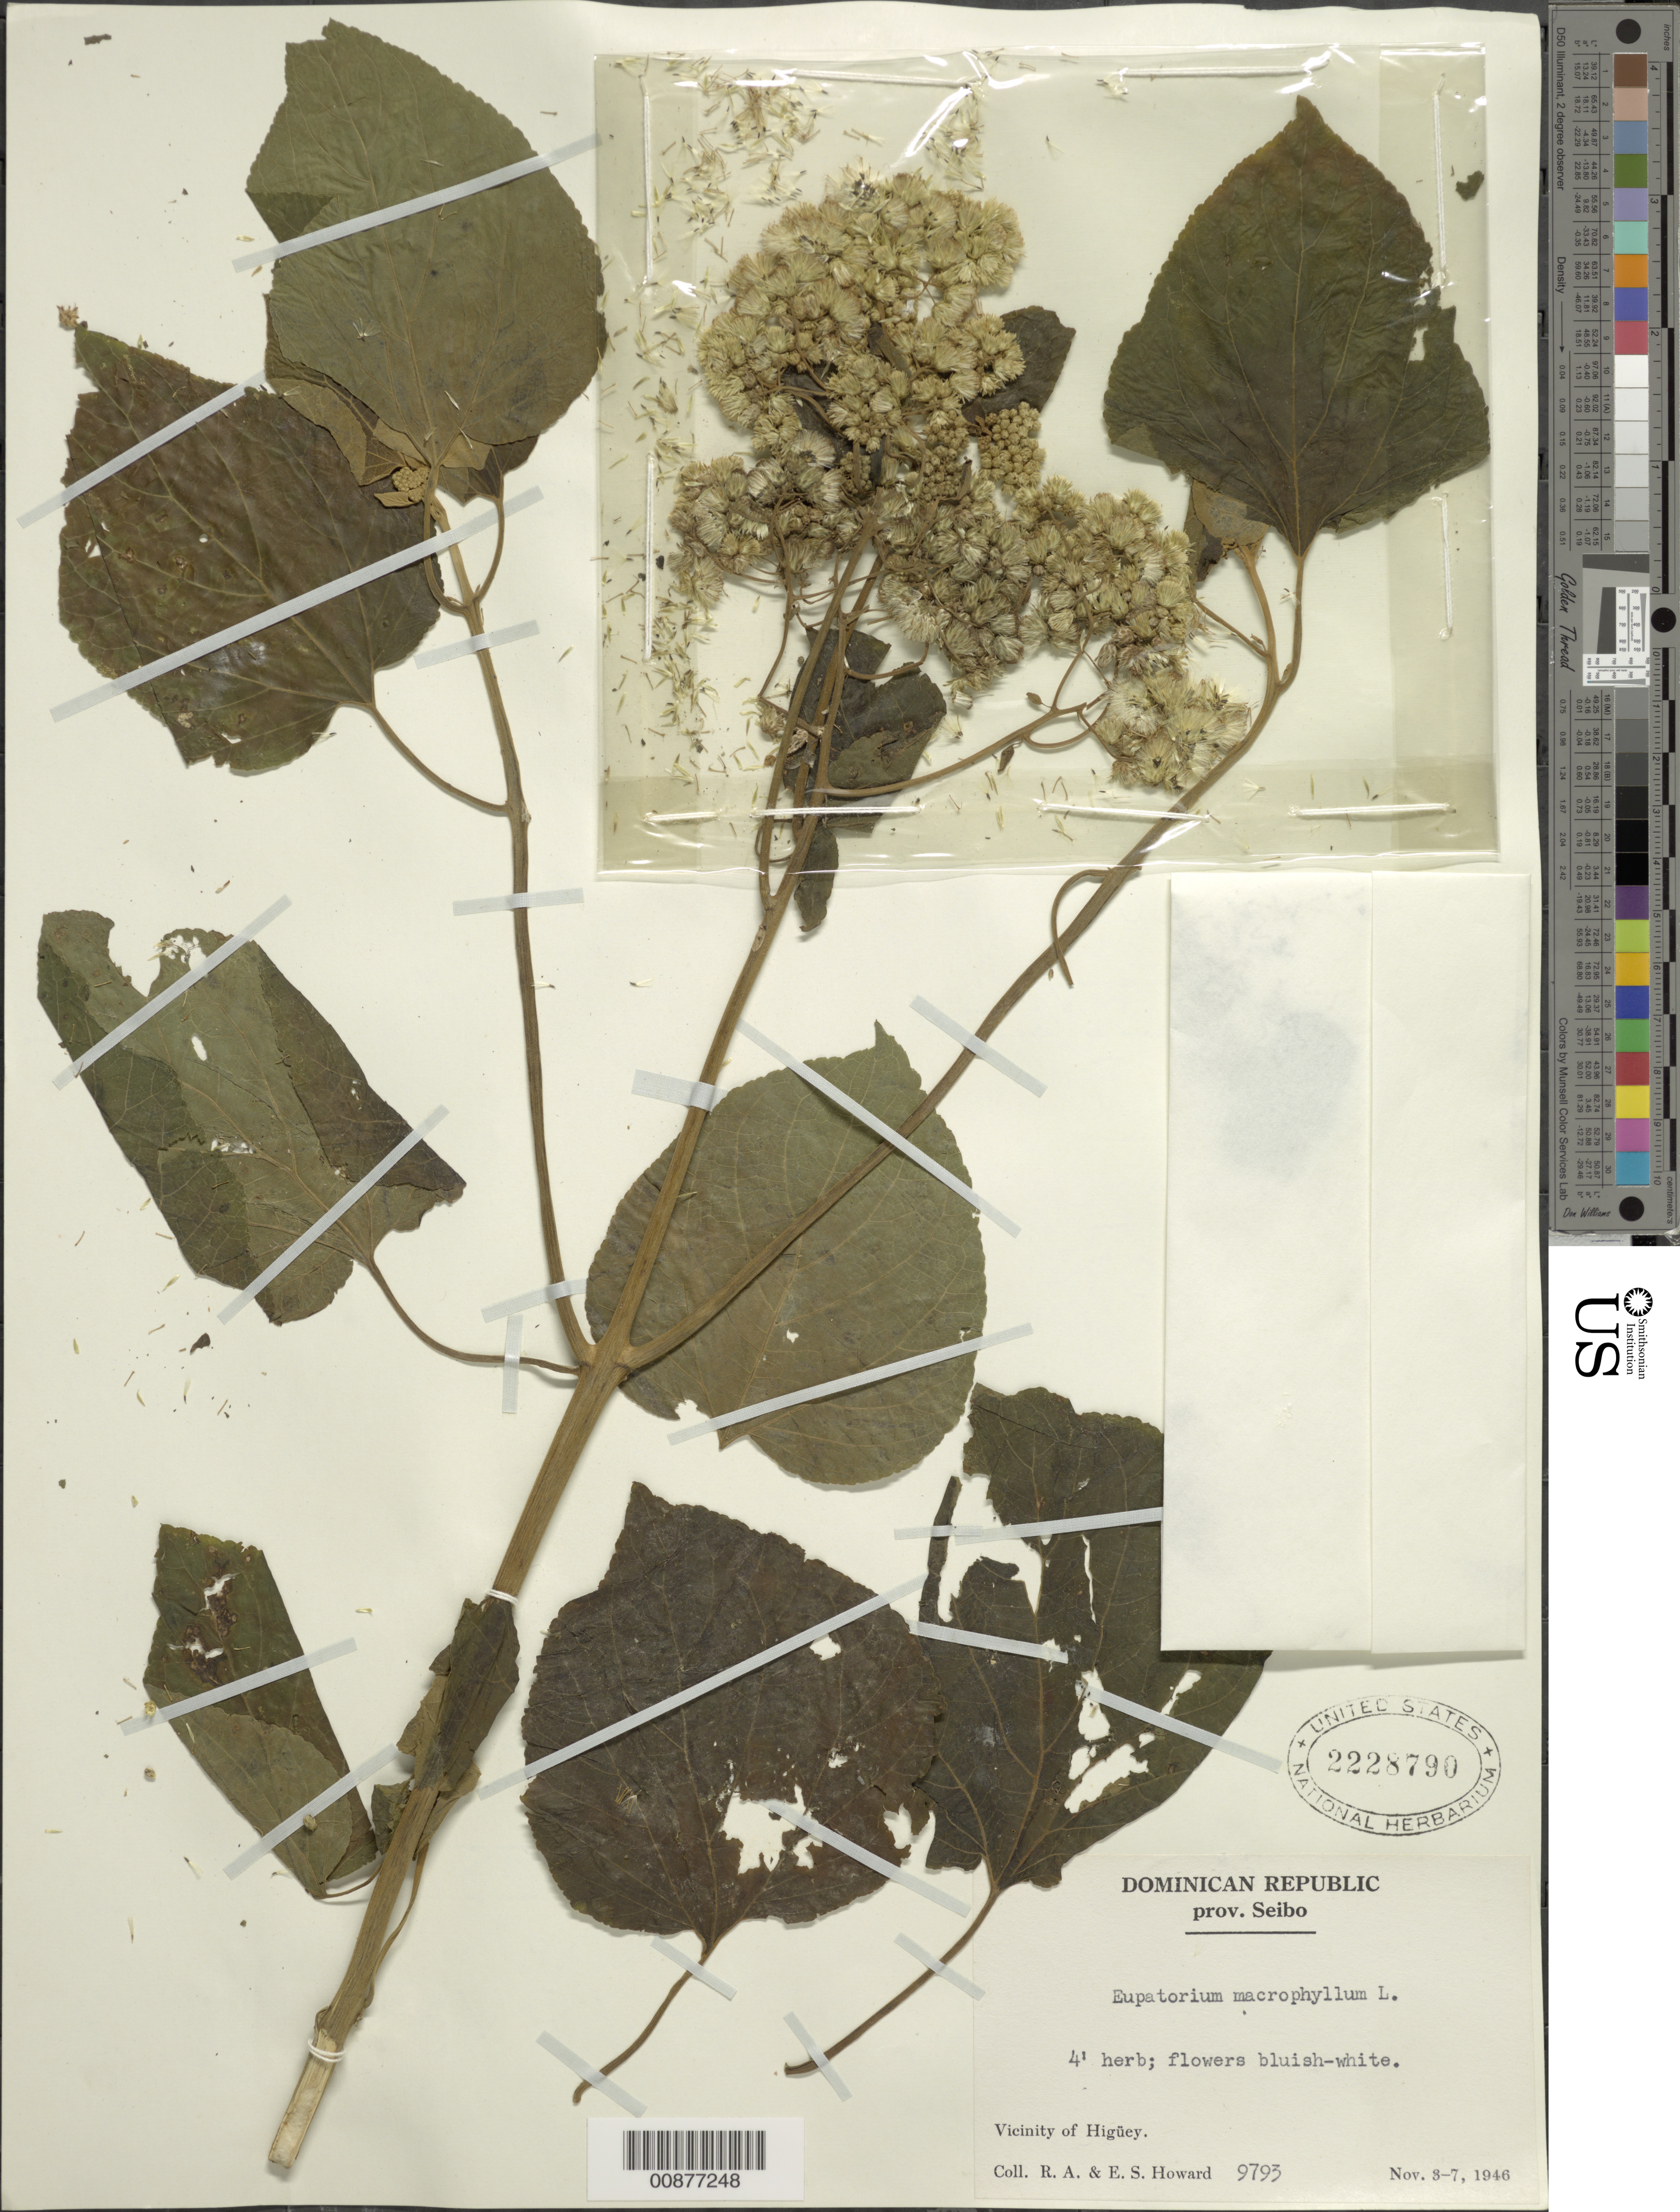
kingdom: Plantae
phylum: Tracheophyta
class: Magnoliopsida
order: Asterales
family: Asteraceae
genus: Hebeclinium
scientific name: Hebeclinium macrophyllum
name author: (L.) DC.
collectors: R. A. Howard & E. S. Howard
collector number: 9793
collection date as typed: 03 Nov 1946 to 07 Nov 1946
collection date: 1946-11-03/1946-11-07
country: Dominican Republic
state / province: El Seibo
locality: Vicinity of Higüey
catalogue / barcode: US 2228790